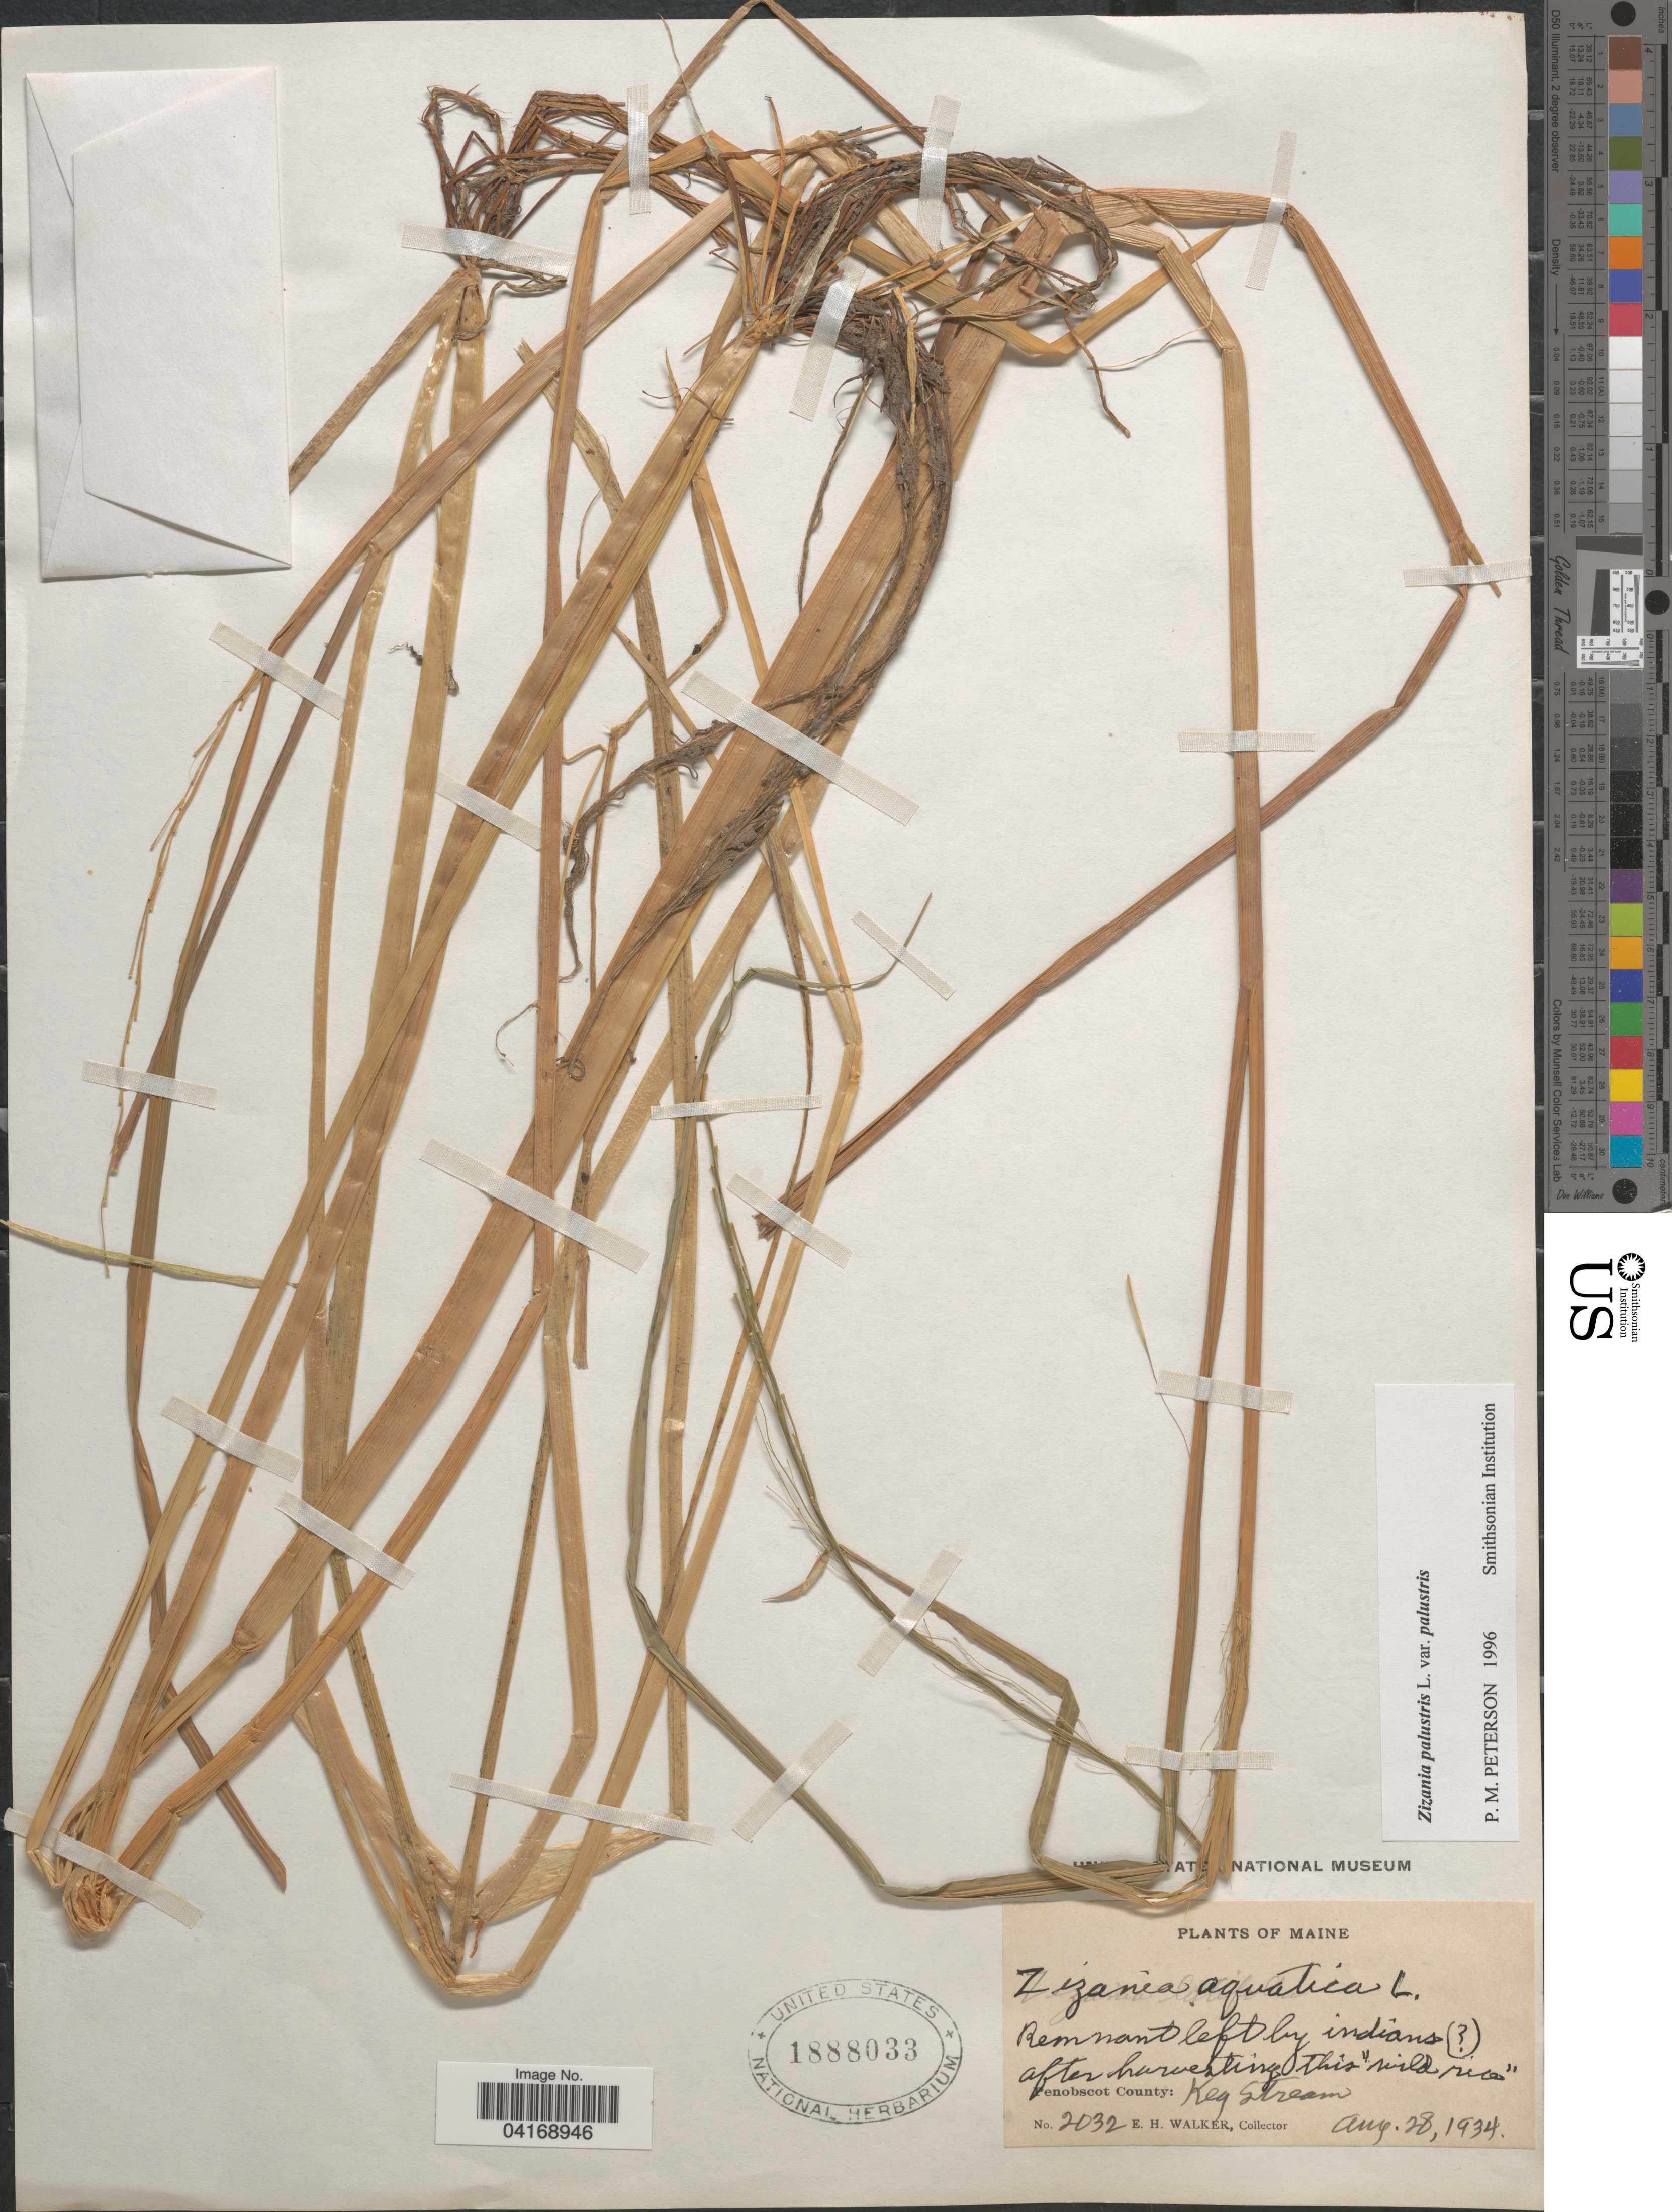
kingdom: Plantae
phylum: Tracheophyta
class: Liliopsida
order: Poales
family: Poaceae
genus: Zizania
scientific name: Zizania palustris var. palustris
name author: L.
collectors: E. H. Walker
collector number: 2032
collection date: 1934-08-28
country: United States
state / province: Maine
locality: Penobscot County: Key Stream.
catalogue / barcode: US 1888033